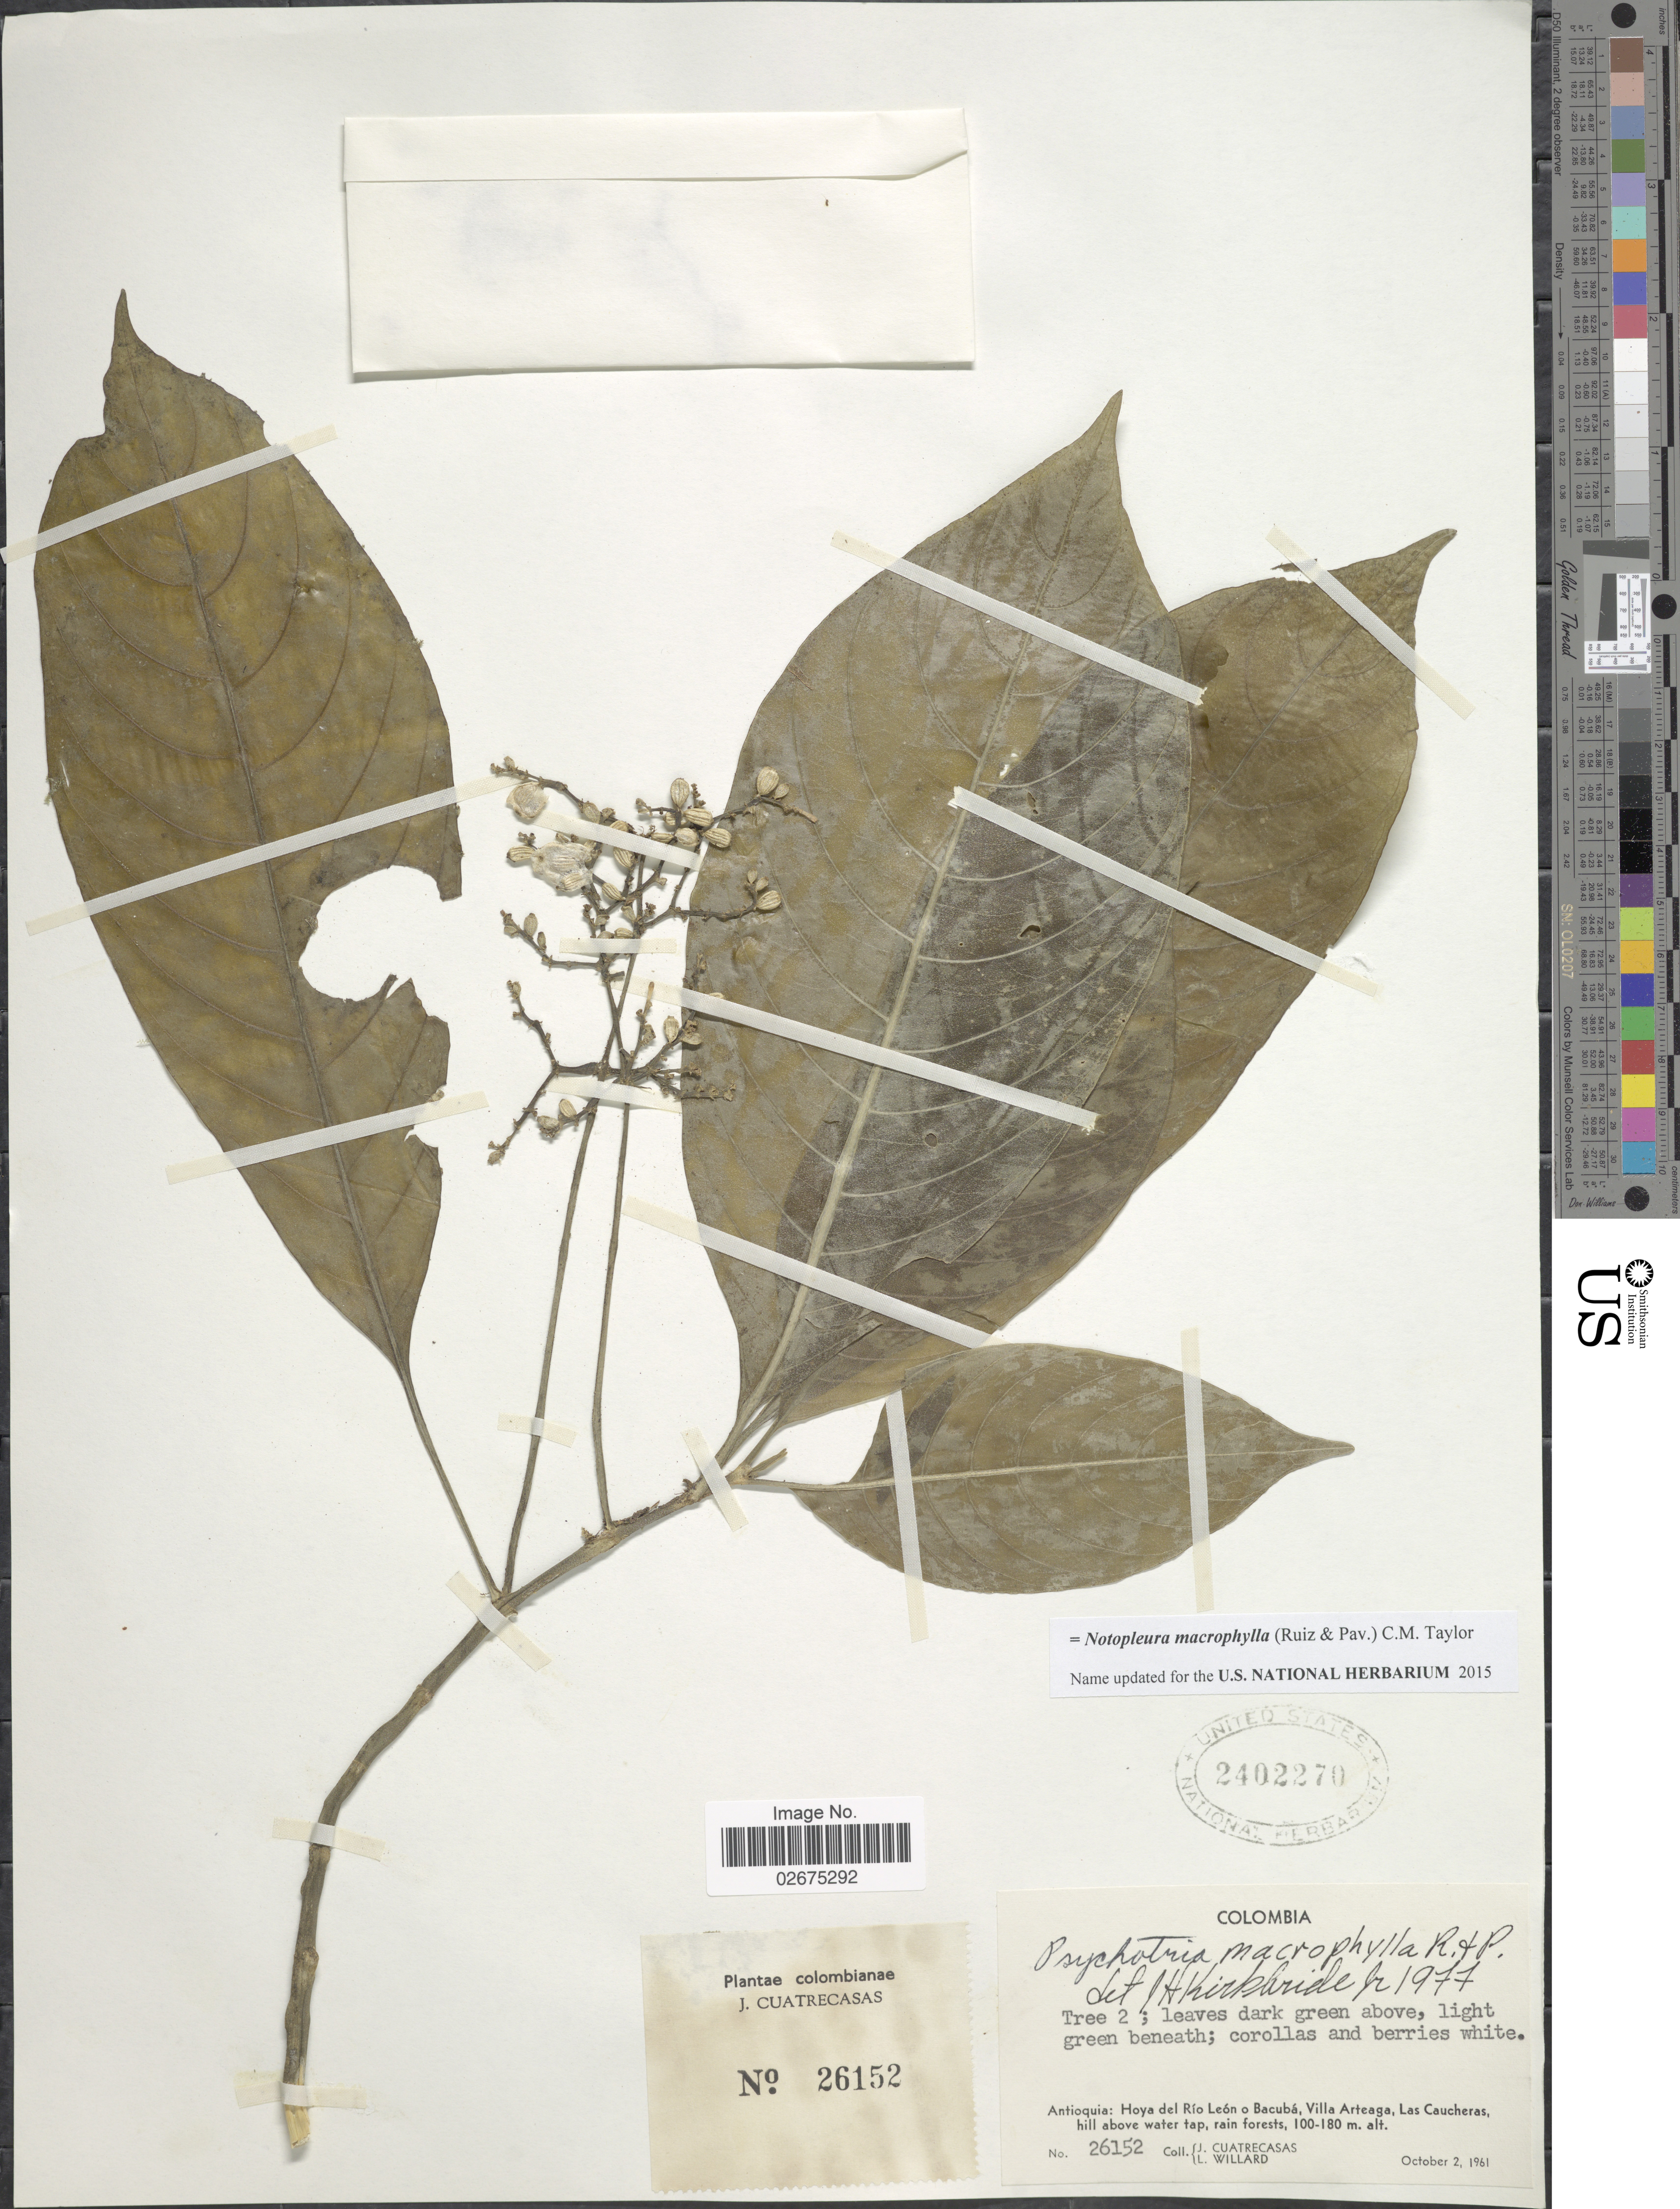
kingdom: Plantae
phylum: Tracheophyta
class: Magnoliopsida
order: Gentianales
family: Rubiaceae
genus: Notopleura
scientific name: Notopleura macrophylla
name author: (Ruiz & Pav.) C.M. Taylor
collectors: J. Cuatrecasas & L. Willard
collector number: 26152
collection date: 1961-10-02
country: Colombia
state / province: Antioquia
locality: Hoya del Río León o Bacubá, Villa Arteaga, Las Caucheras, hill above water tap, rain forest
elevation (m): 100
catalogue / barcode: US 2402270